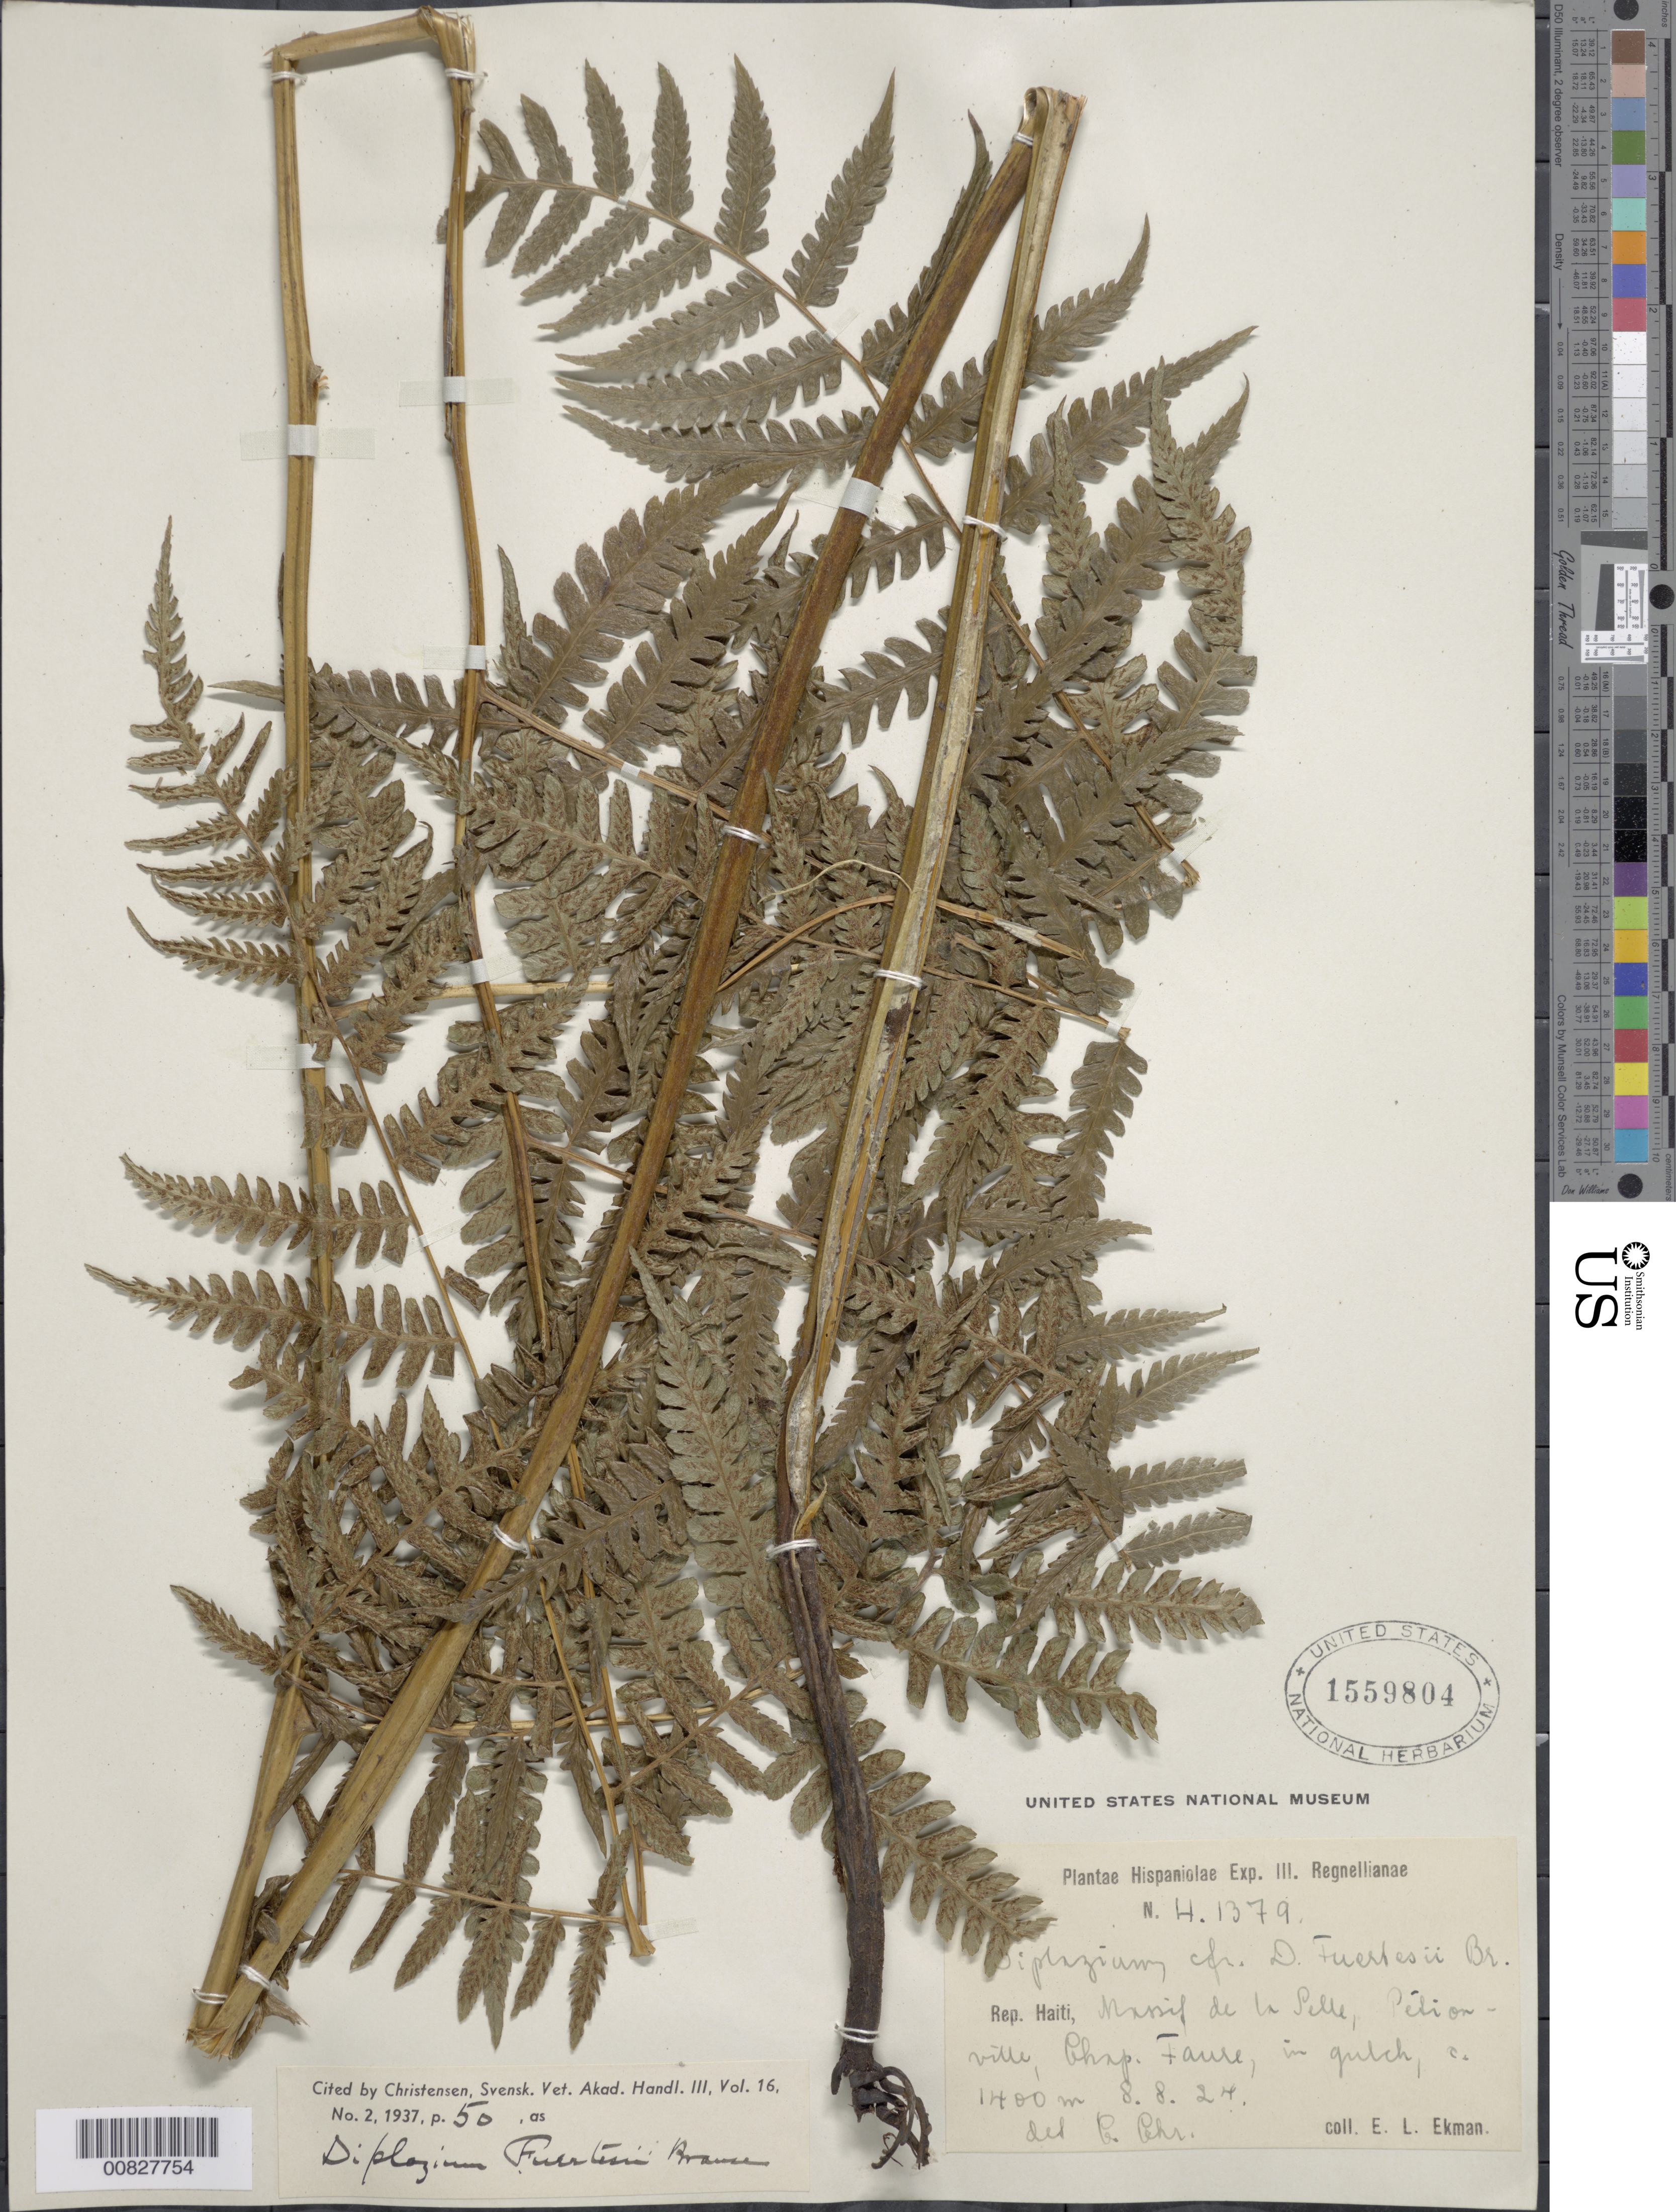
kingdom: Plantae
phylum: Tracheophyta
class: Polypodiopsida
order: Polypodiales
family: Athyriaceae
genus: Diplazium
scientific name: Diplazium fuertesii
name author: Brause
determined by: Christensen, C. F. A.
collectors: E. L. Ekman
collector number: H 1379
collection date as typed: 08 Aug 1924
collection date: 1924-08-08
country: Haiti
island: Hispaniola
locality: Massif de la Selle, Pétionville, Chap. Faure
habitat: Gulch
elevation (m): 1400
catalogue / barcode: US 1559804